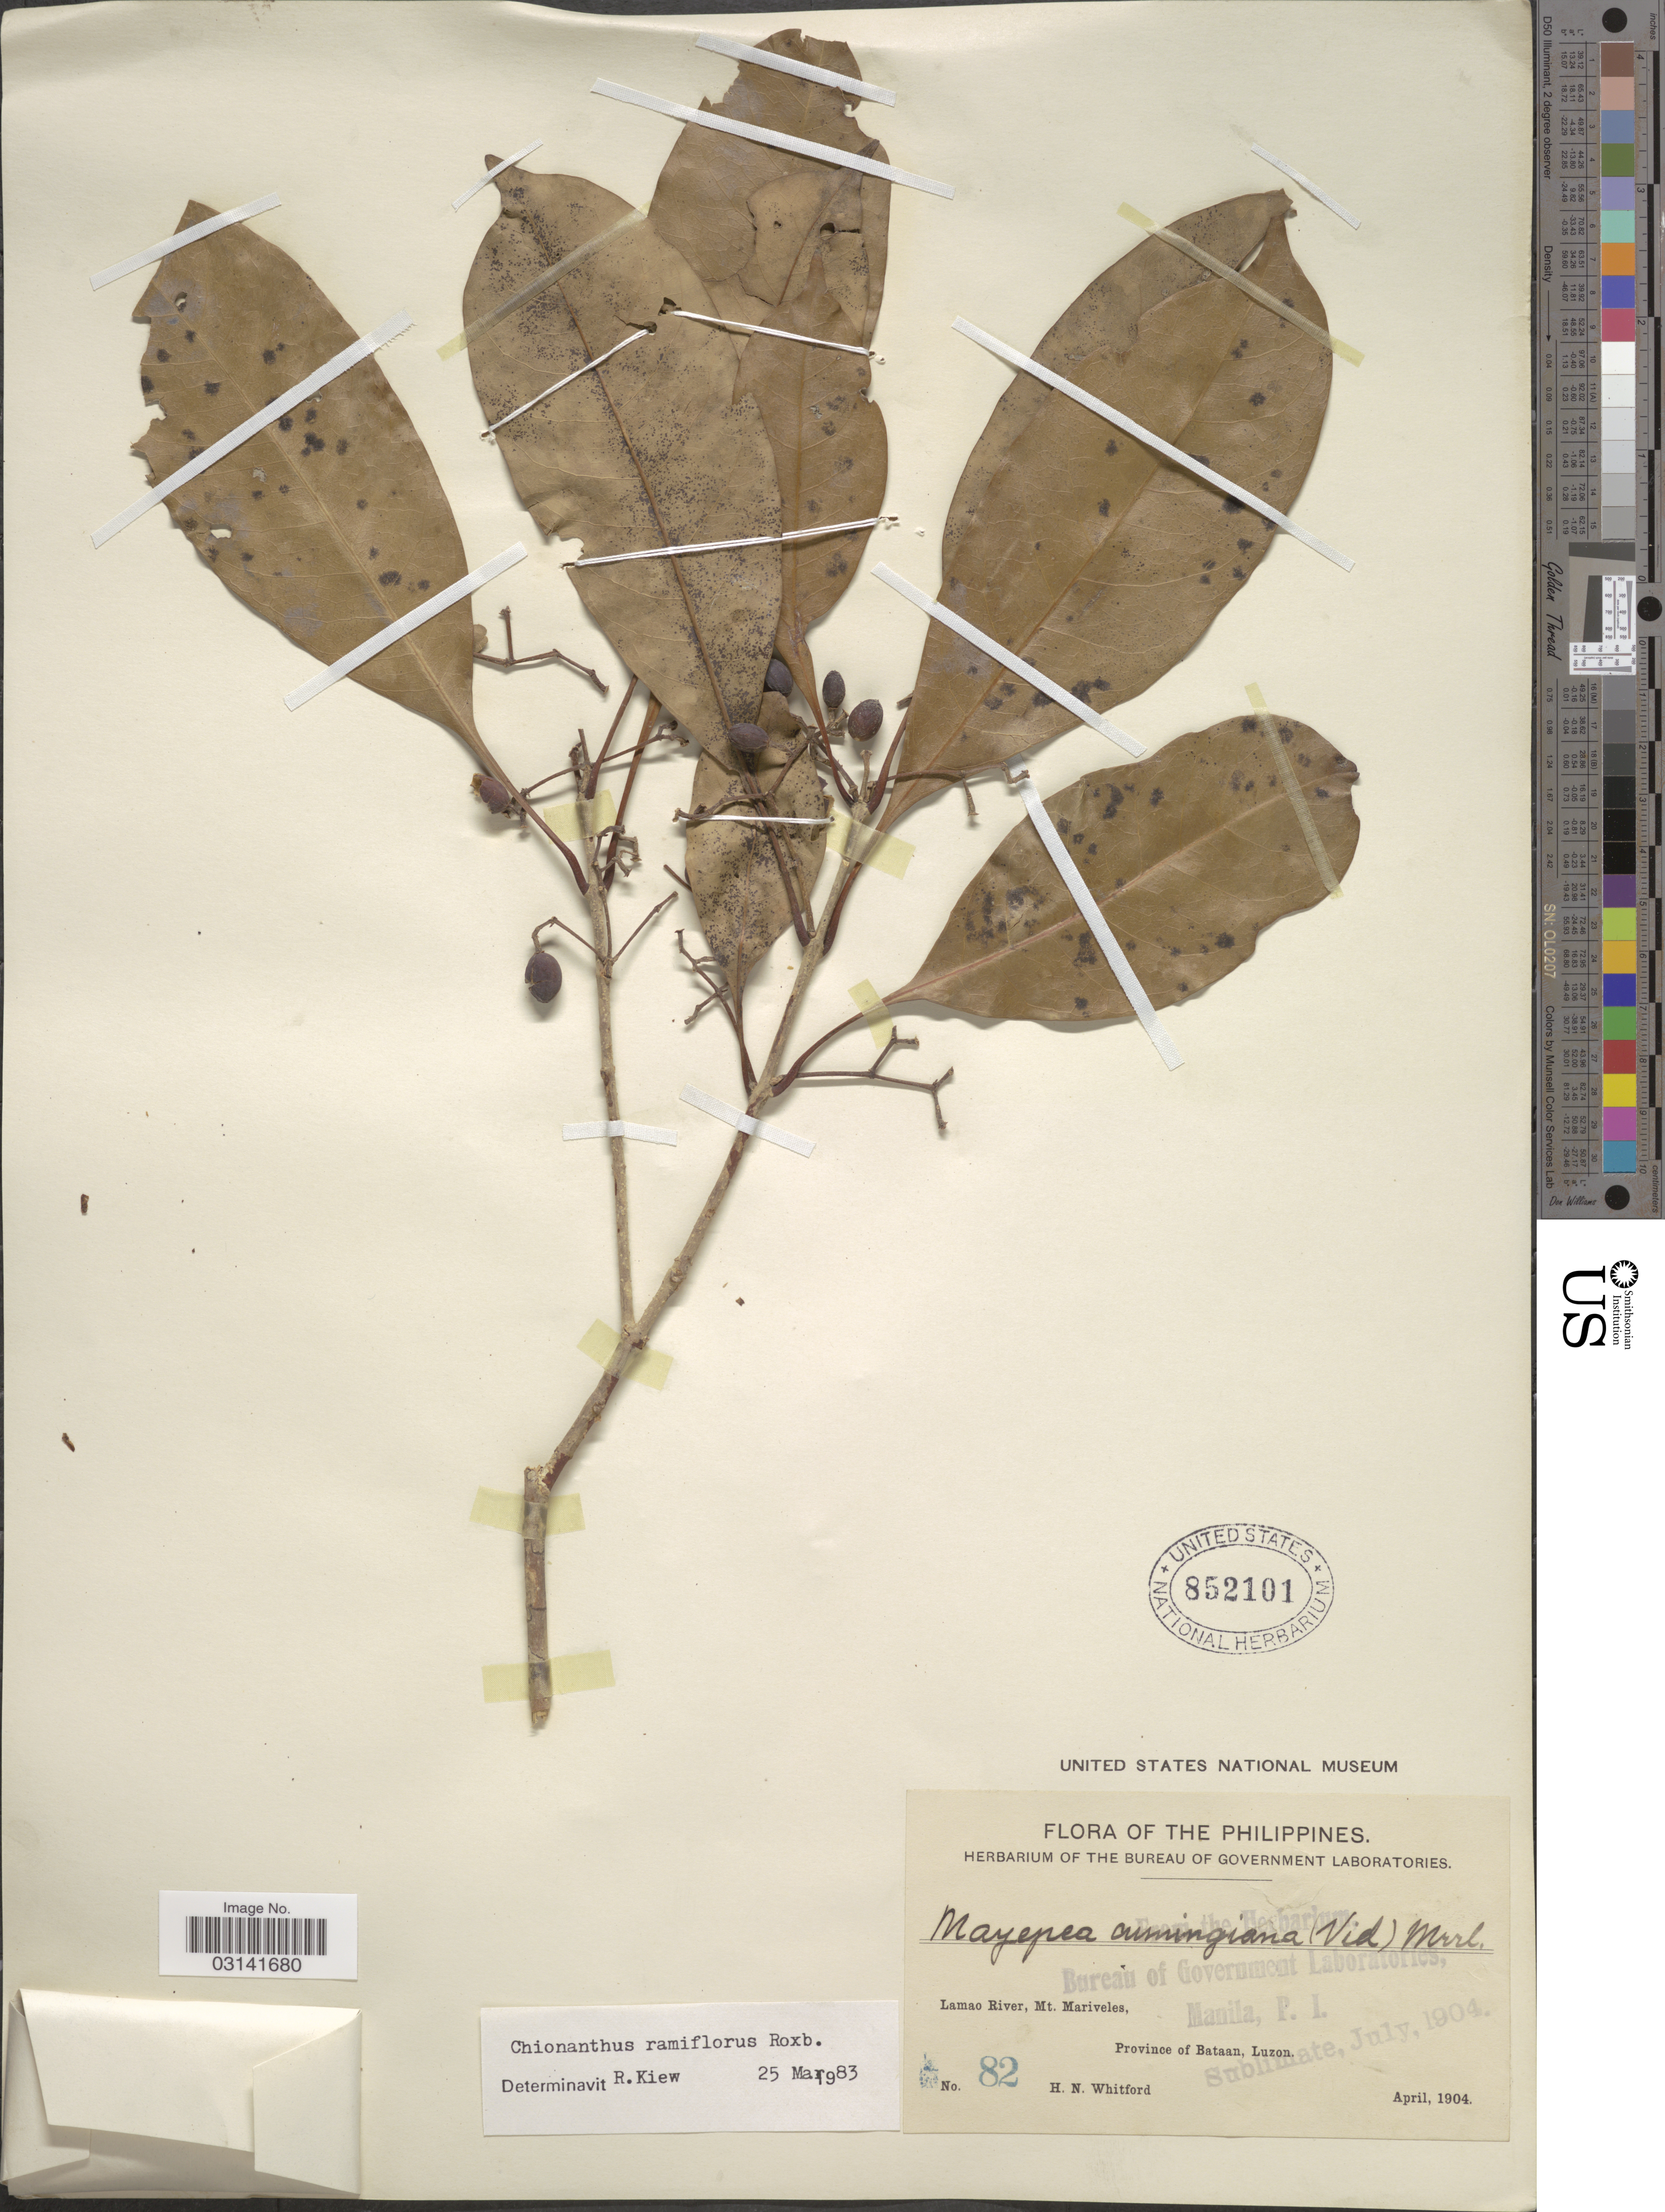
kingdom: Plantae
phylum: Tracheophyta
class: Magnoliopsida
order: Lamiales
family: Oleaceae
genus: Chionanthus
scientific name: Chionanthus ramiflorus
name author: Roxb.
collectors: H. N. Whitford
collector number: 82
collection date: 1904-04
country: Philippines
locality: Lamao River, Mt. Mariveles, Province of Bataan, Luzon.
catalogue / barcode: US 852101